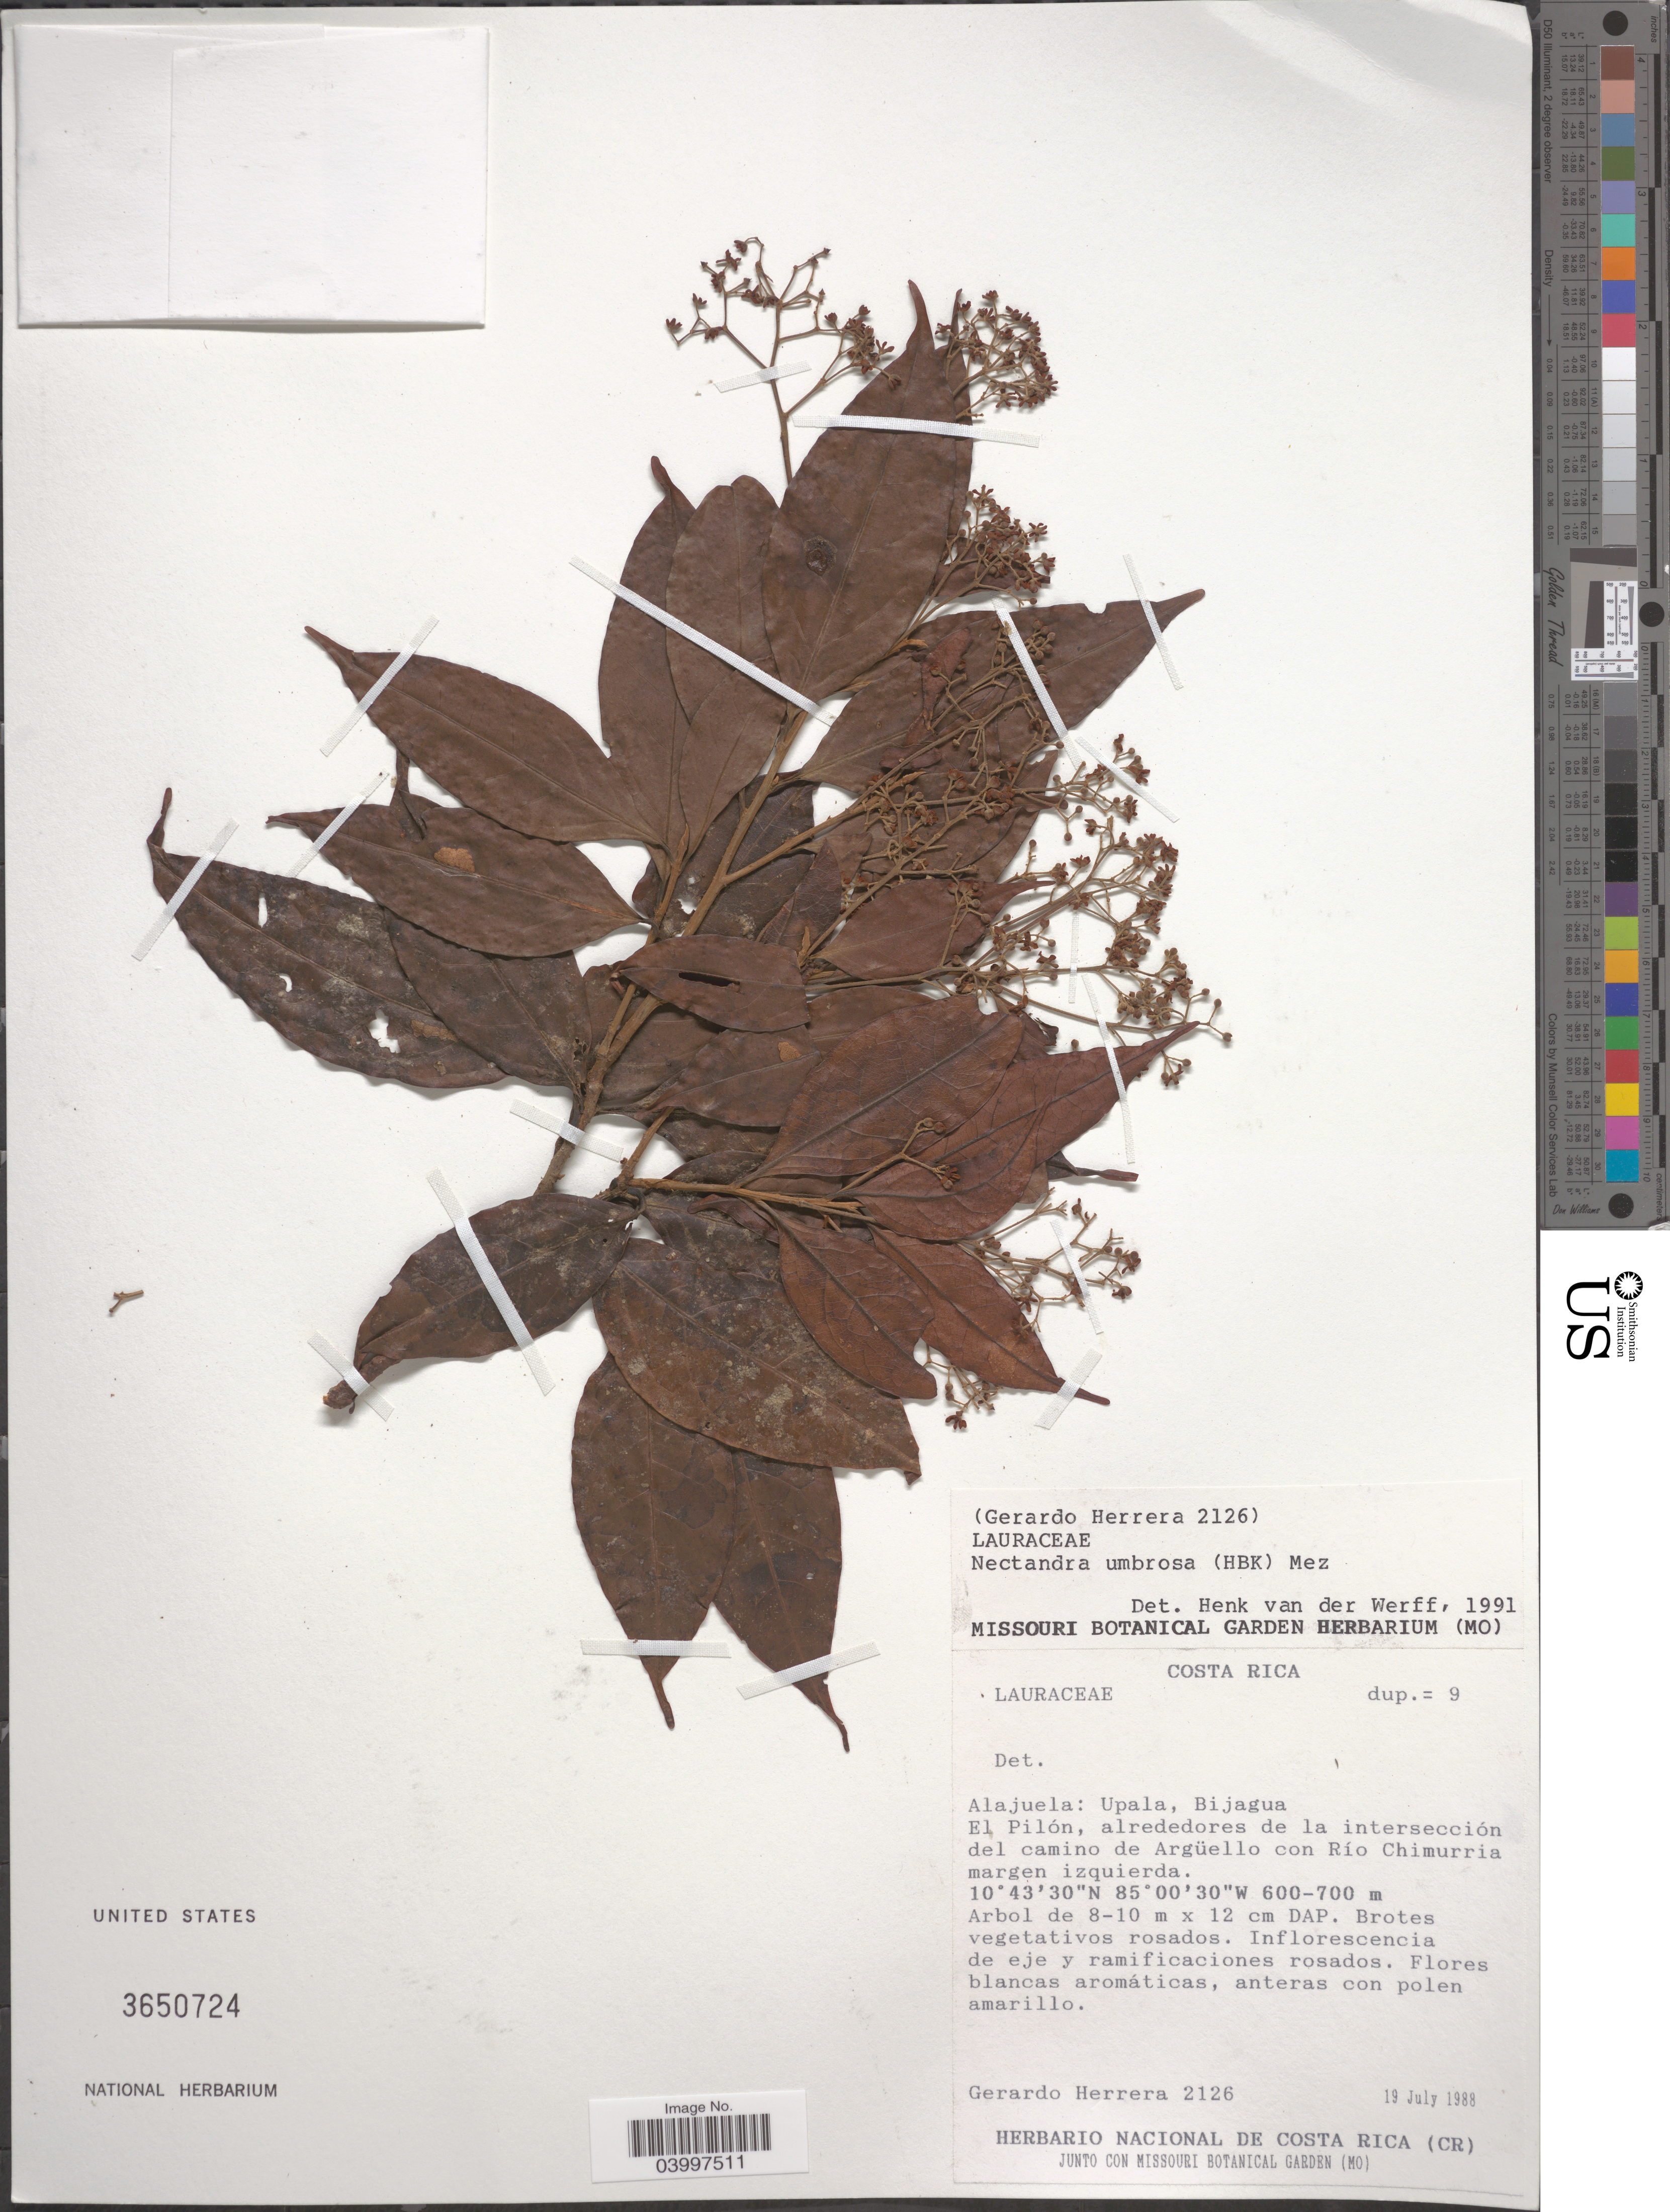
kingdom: Plantae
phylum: Tracheophyta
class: Magnoliopsida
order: Laurales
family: Lauraceae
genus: Nectandra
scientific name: Nectandra umbrosa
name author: (Kunth) Mez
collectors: G. Herrera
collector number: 2126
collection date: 1988-07-19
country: Costa Rica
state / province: Alajuela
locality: Upala, Bijagua. El Pilón, alrededores de la intersección del camino de Argüello con Río Chimurria margen izquierda.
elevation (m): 600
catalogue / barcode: US 3650724